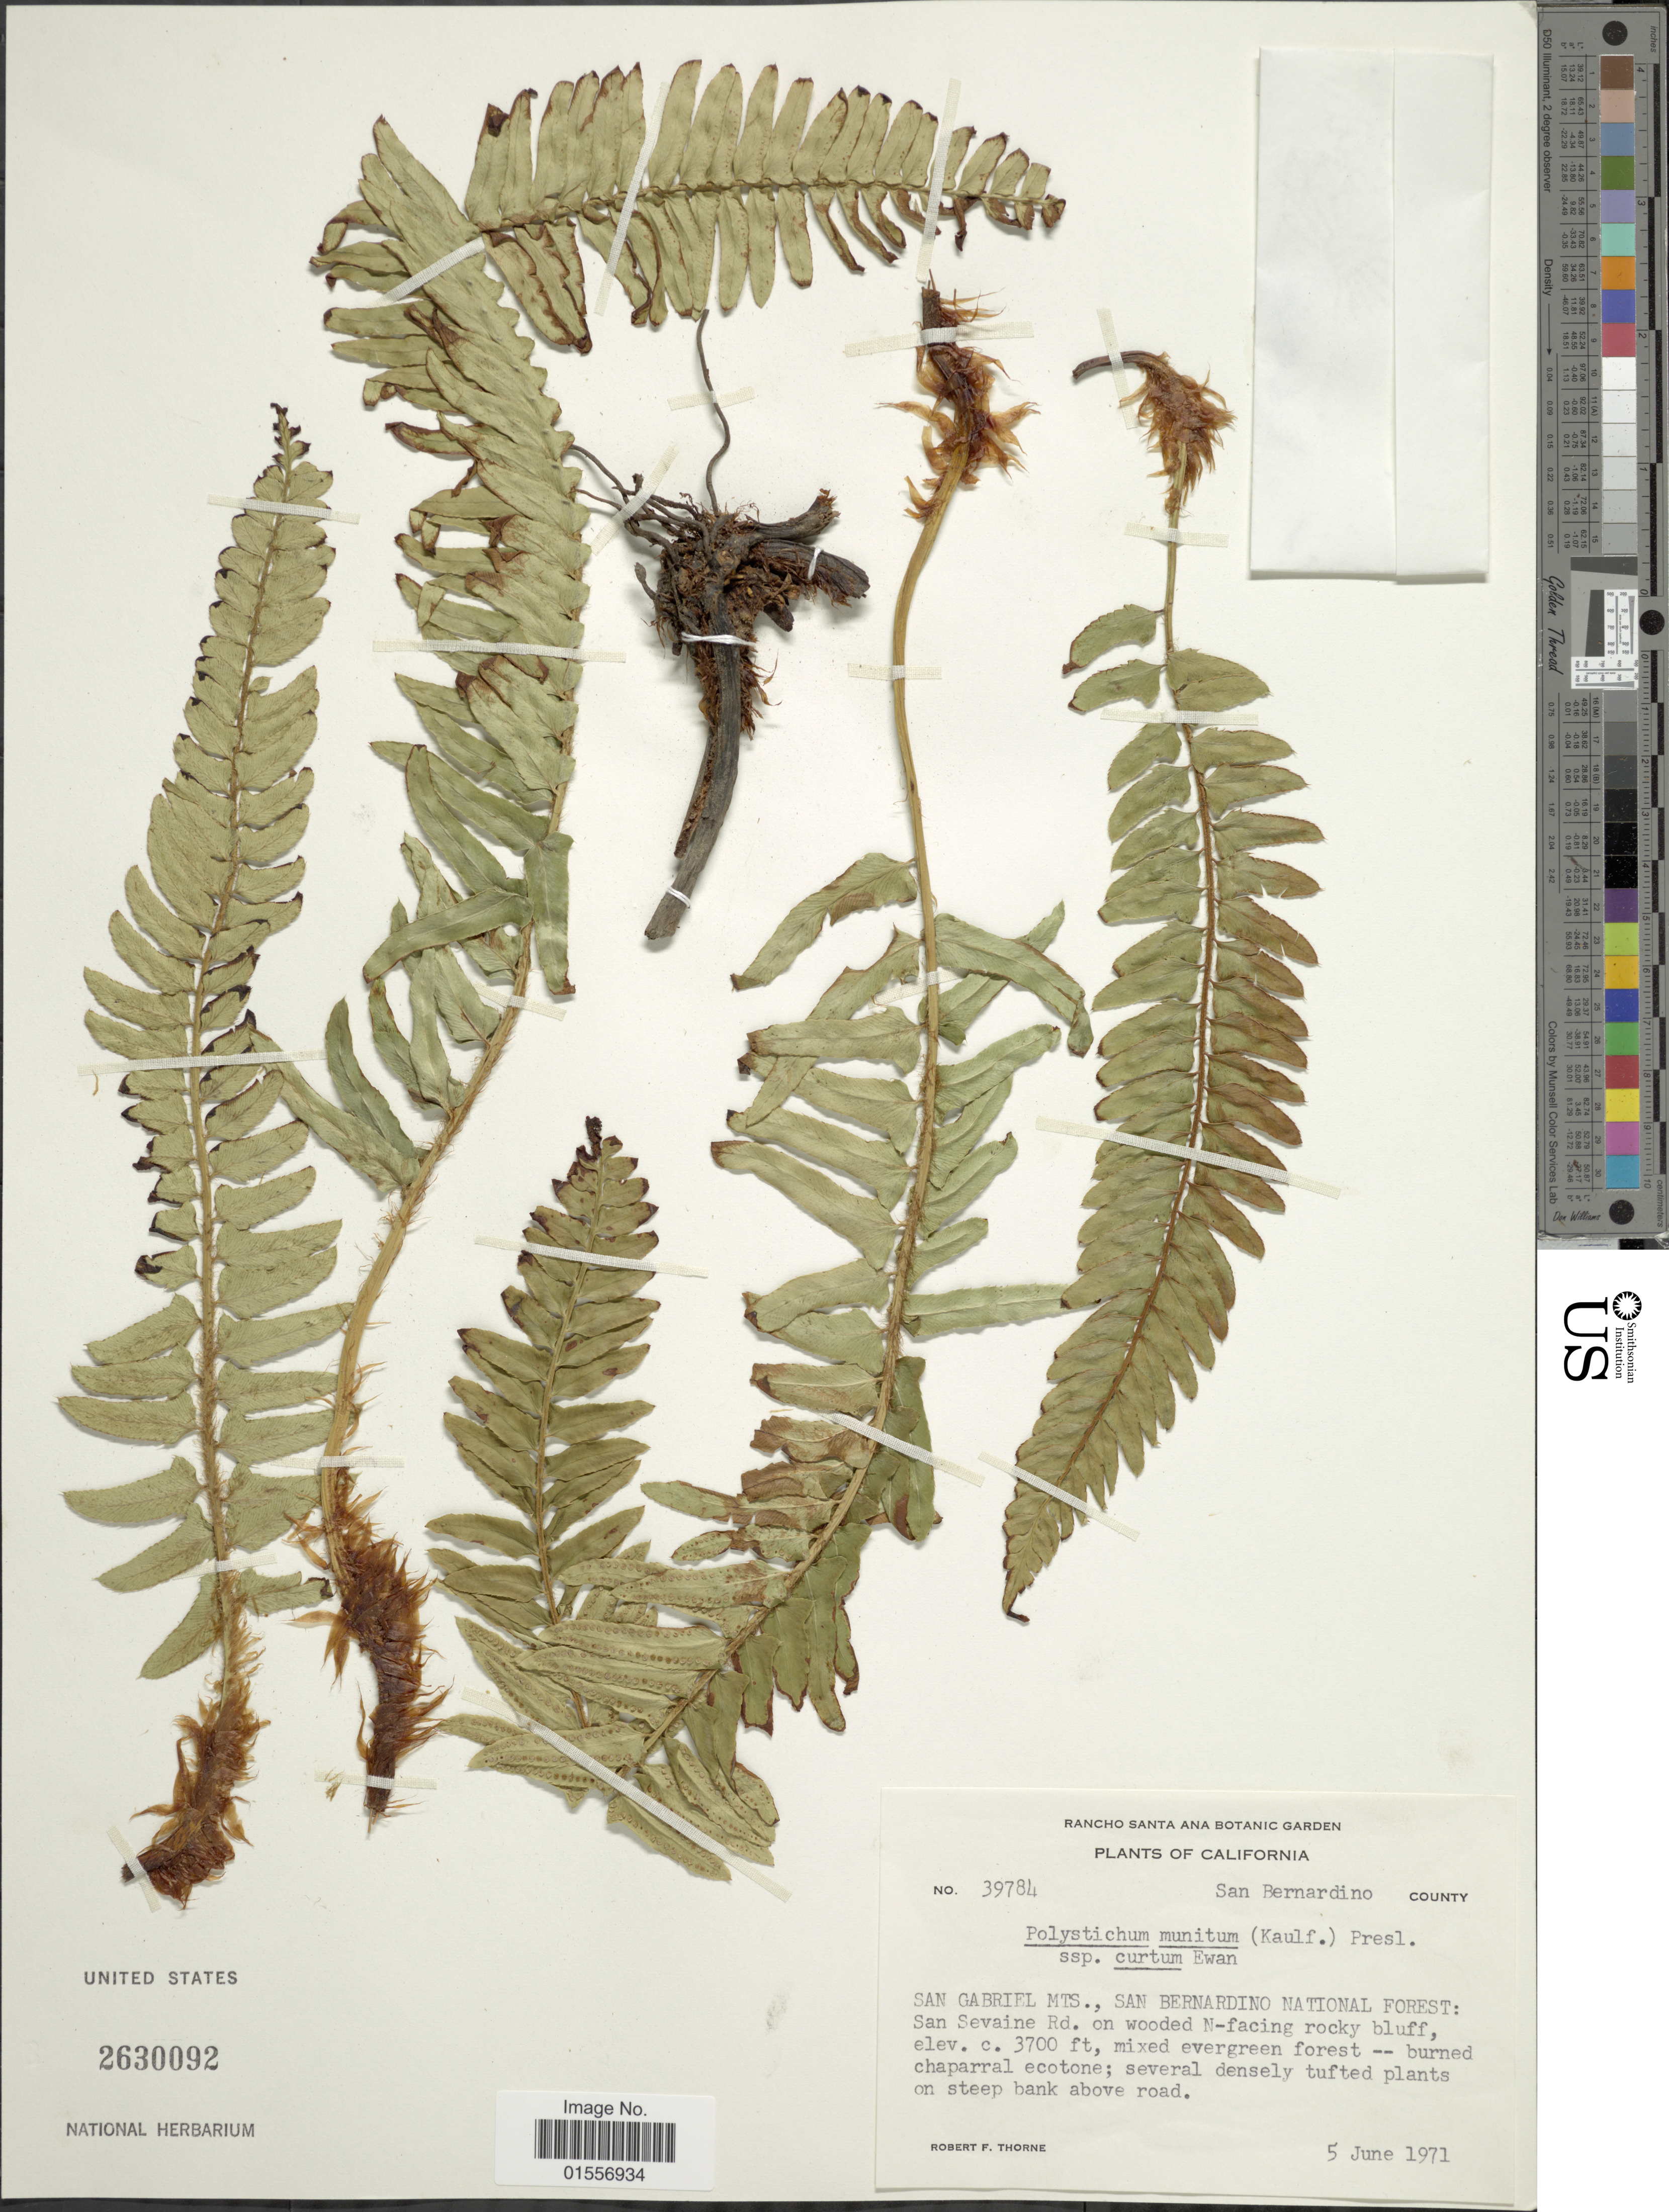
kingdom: Plantae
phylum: Tracheophyta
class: Polypodiopsida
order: Polypodiales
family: Dryopteridaceae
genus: Polystichum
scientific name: Polystichum imbricans subsp. curtum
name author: (Ewan) D.H. Wagner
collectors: R. F. Thorne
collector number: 39784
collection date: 1971-06-05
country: United States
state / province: California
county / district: San Bernardino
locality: San Bernardino county, San Gabriel Mts., San Bernardino National Forest: San Sevaine Rd. on woodes N-facing rocky bluff.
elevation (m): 1128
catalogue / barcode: US 2630092